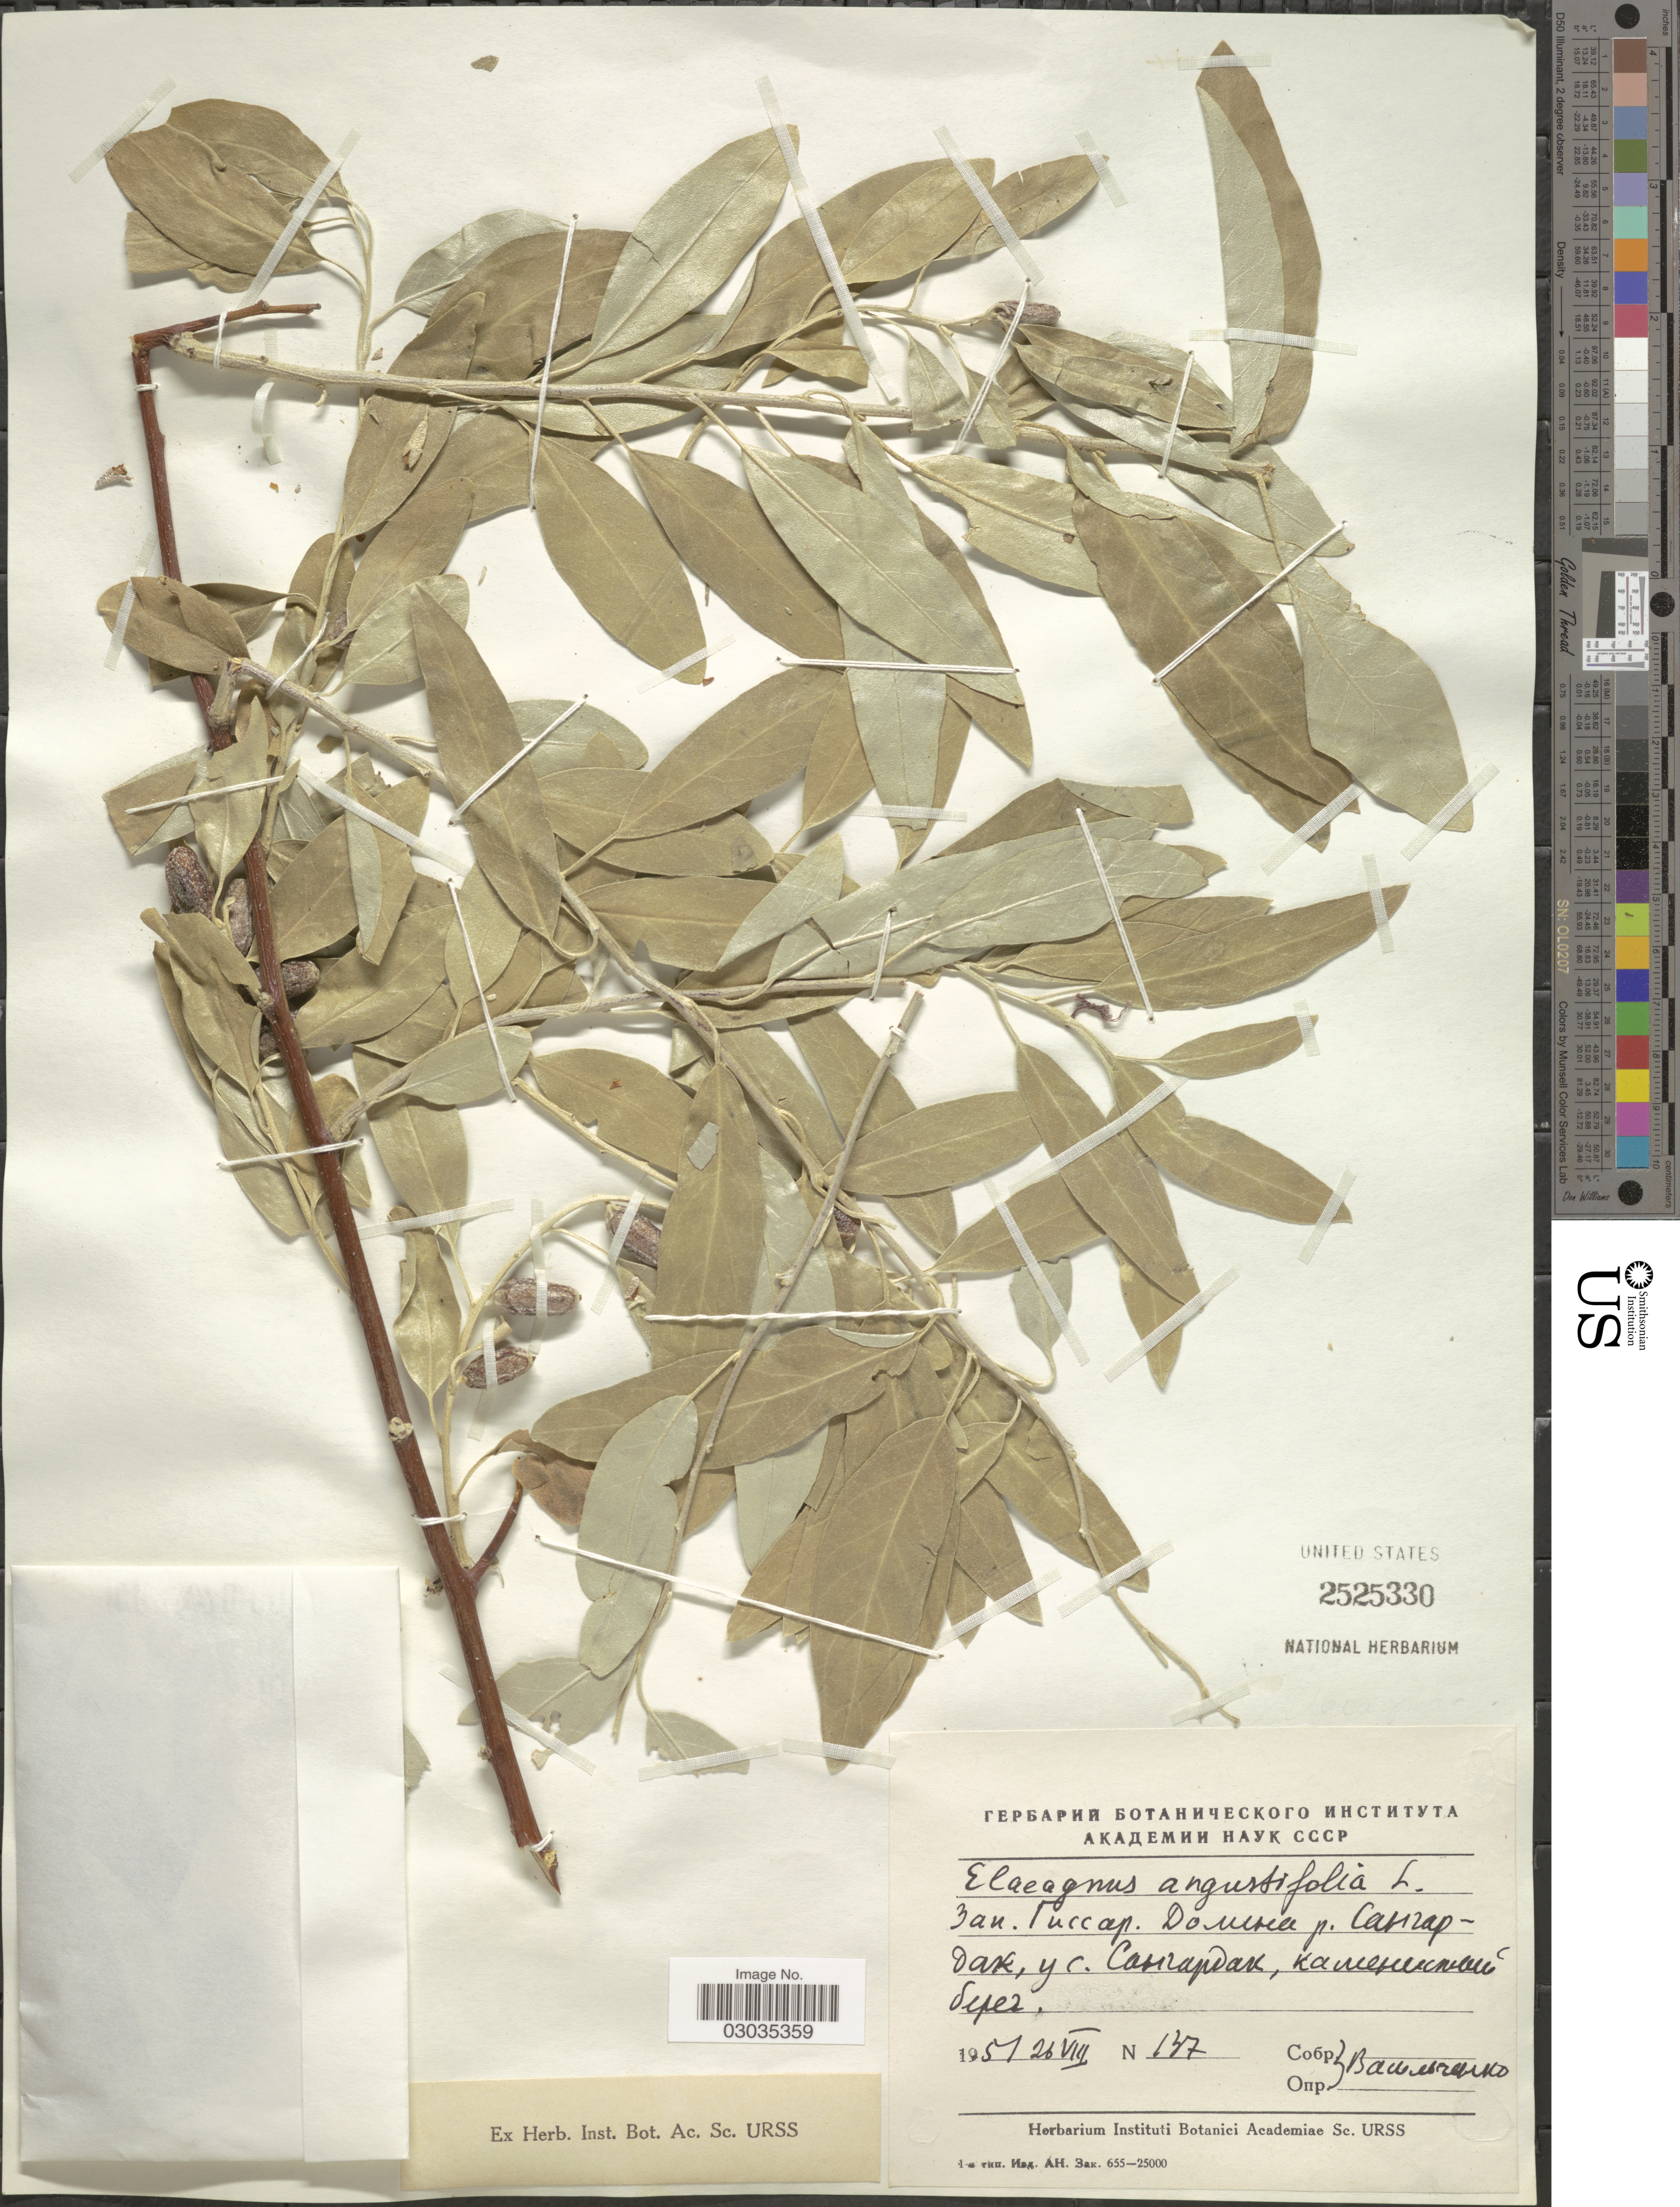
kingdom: Plantae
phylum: Tracheophyta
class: Magnoliopsida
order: Rosales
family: Elaeagnaceae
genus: Elaeagnus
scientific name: Elaeagnus angustifolia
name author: L.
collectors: Vasilchenko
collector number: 137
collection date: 1951-08-26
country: Uzbekistan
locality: Gissar Range, Sangardak River Valley, near villaage Sangardak.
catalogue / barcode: US 2525330